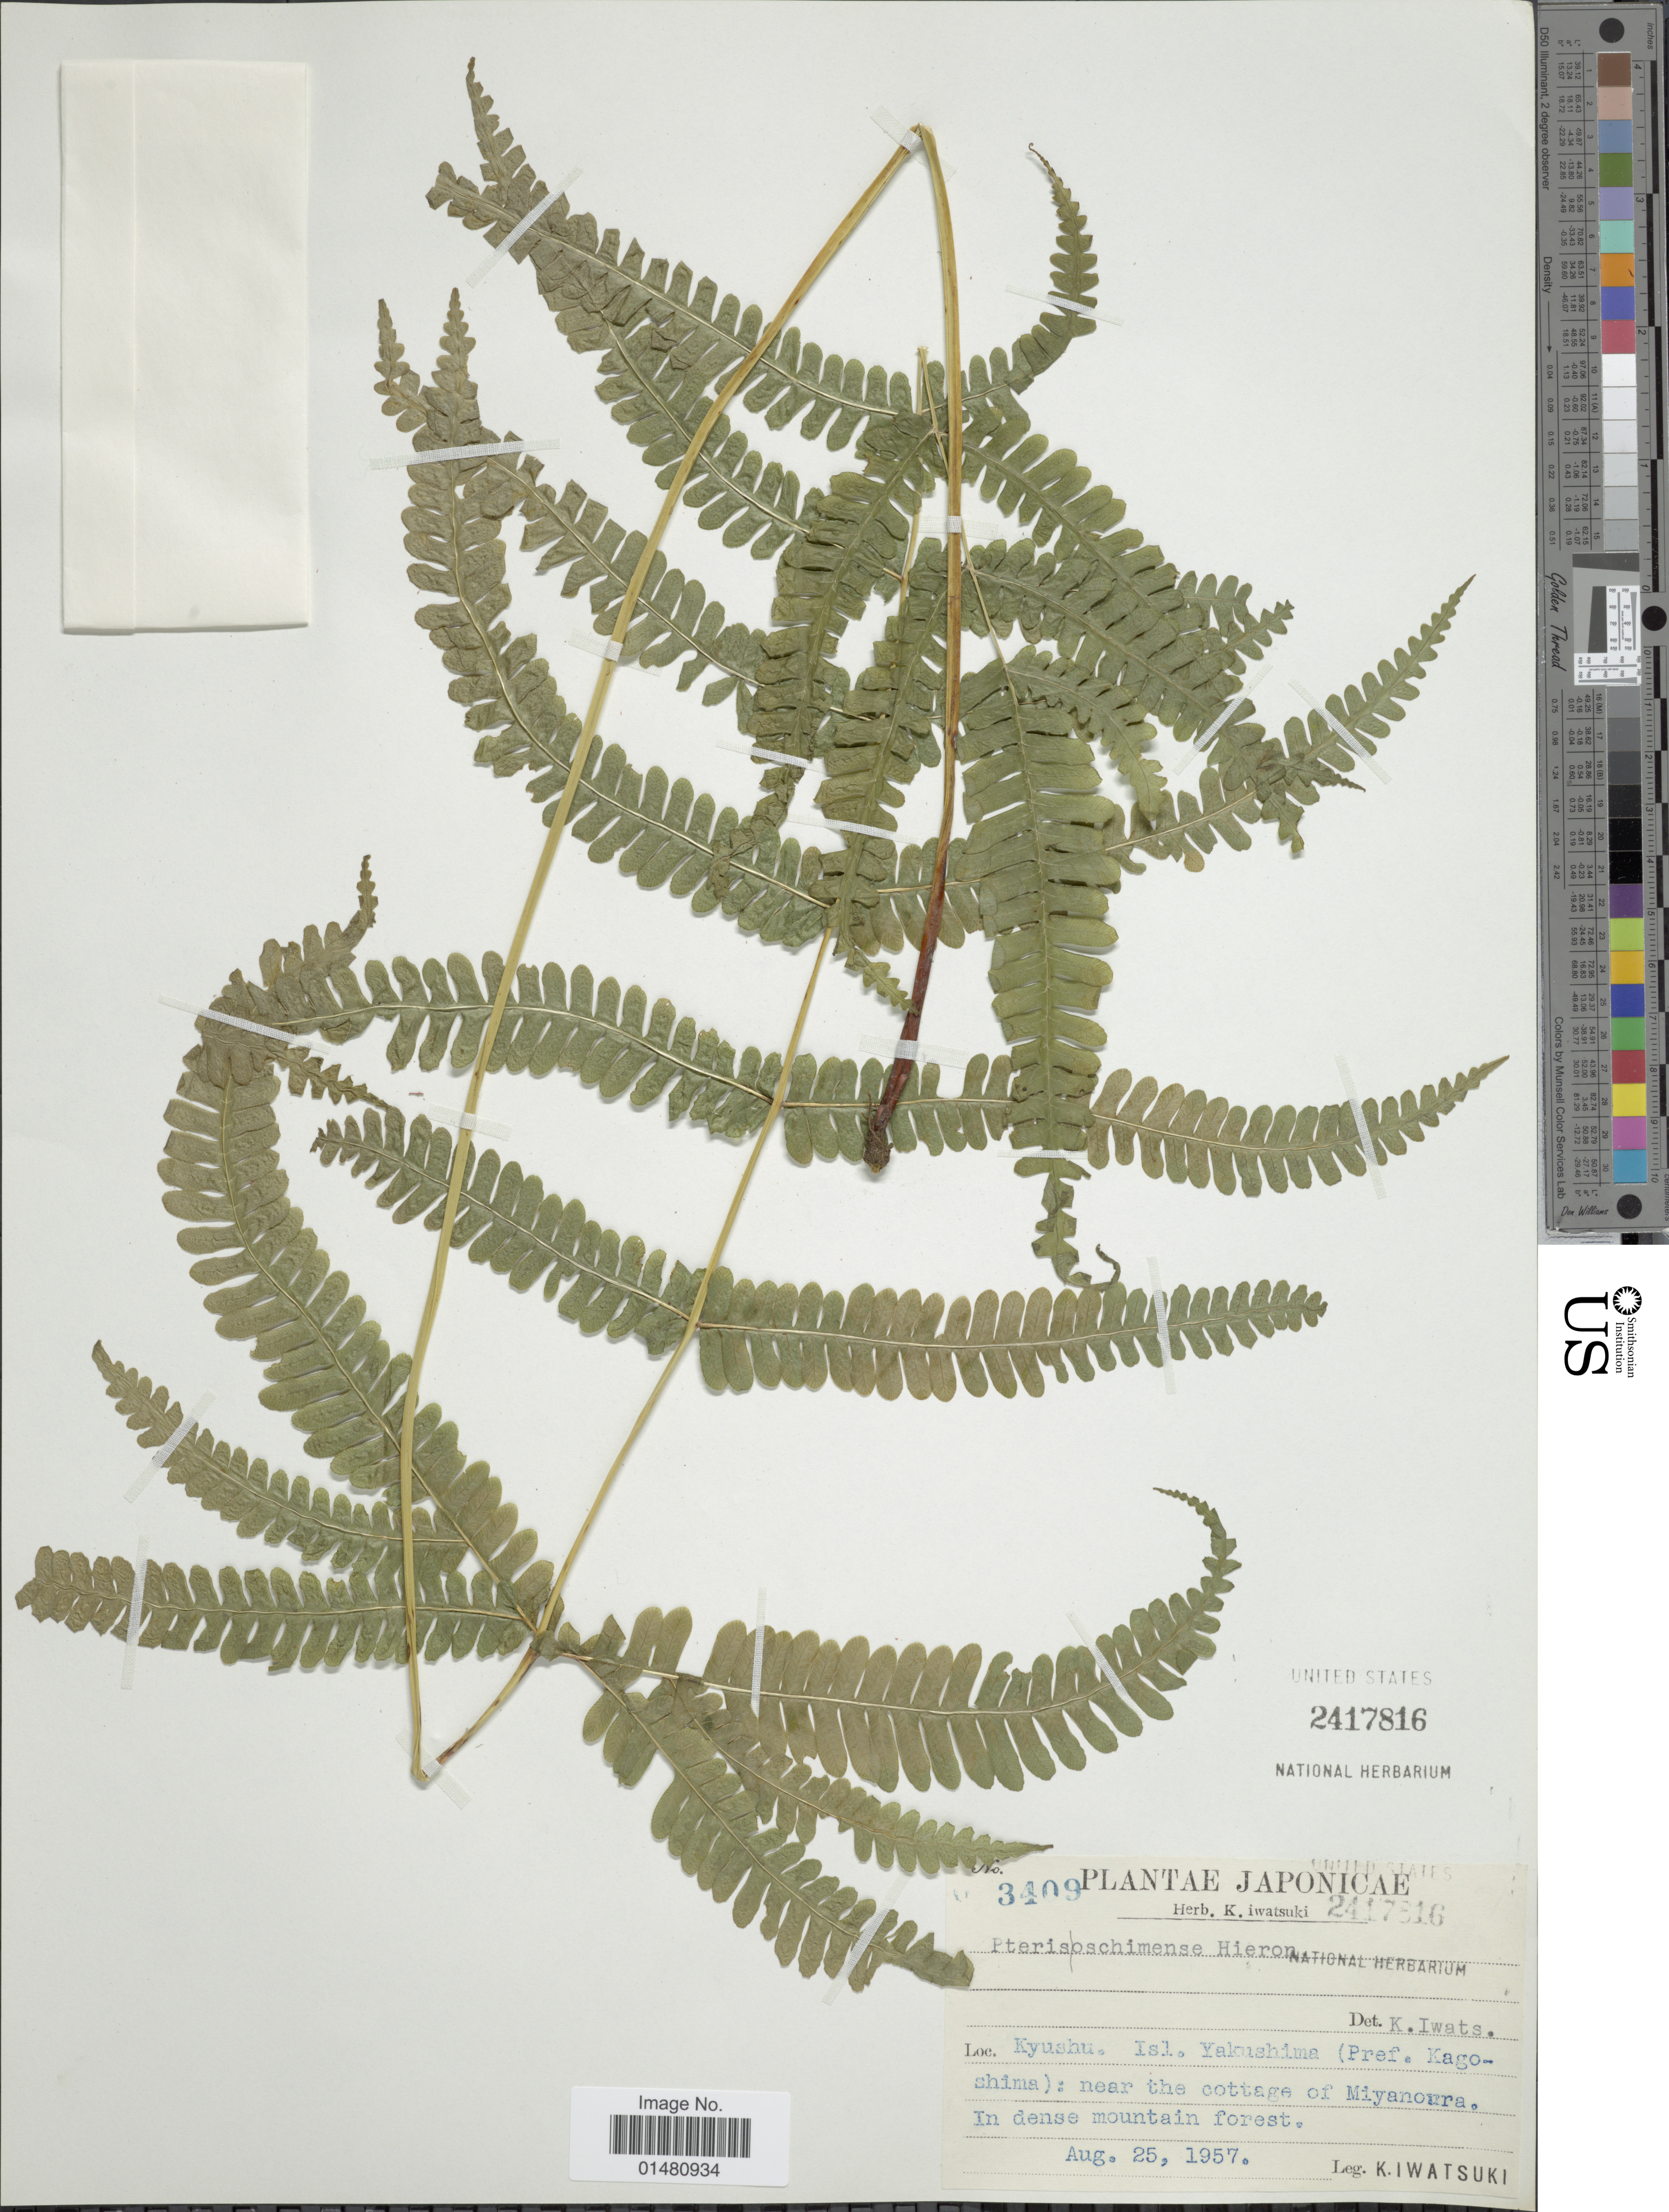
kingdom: Plantae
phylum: Tracheophyta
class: Polypodiopsida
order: Polypodiales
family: Pteridaceae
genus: Pteris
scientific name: Pteris oshimensis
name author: Hieron.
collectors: K. Iwatsuki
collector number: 3409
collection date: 1957-08-25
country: Japan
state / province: Kagosima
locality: Kyushu Isl Yakushima (Pref. Kagoshima): near the cootage of Miyanoura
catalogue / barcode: US 2417816